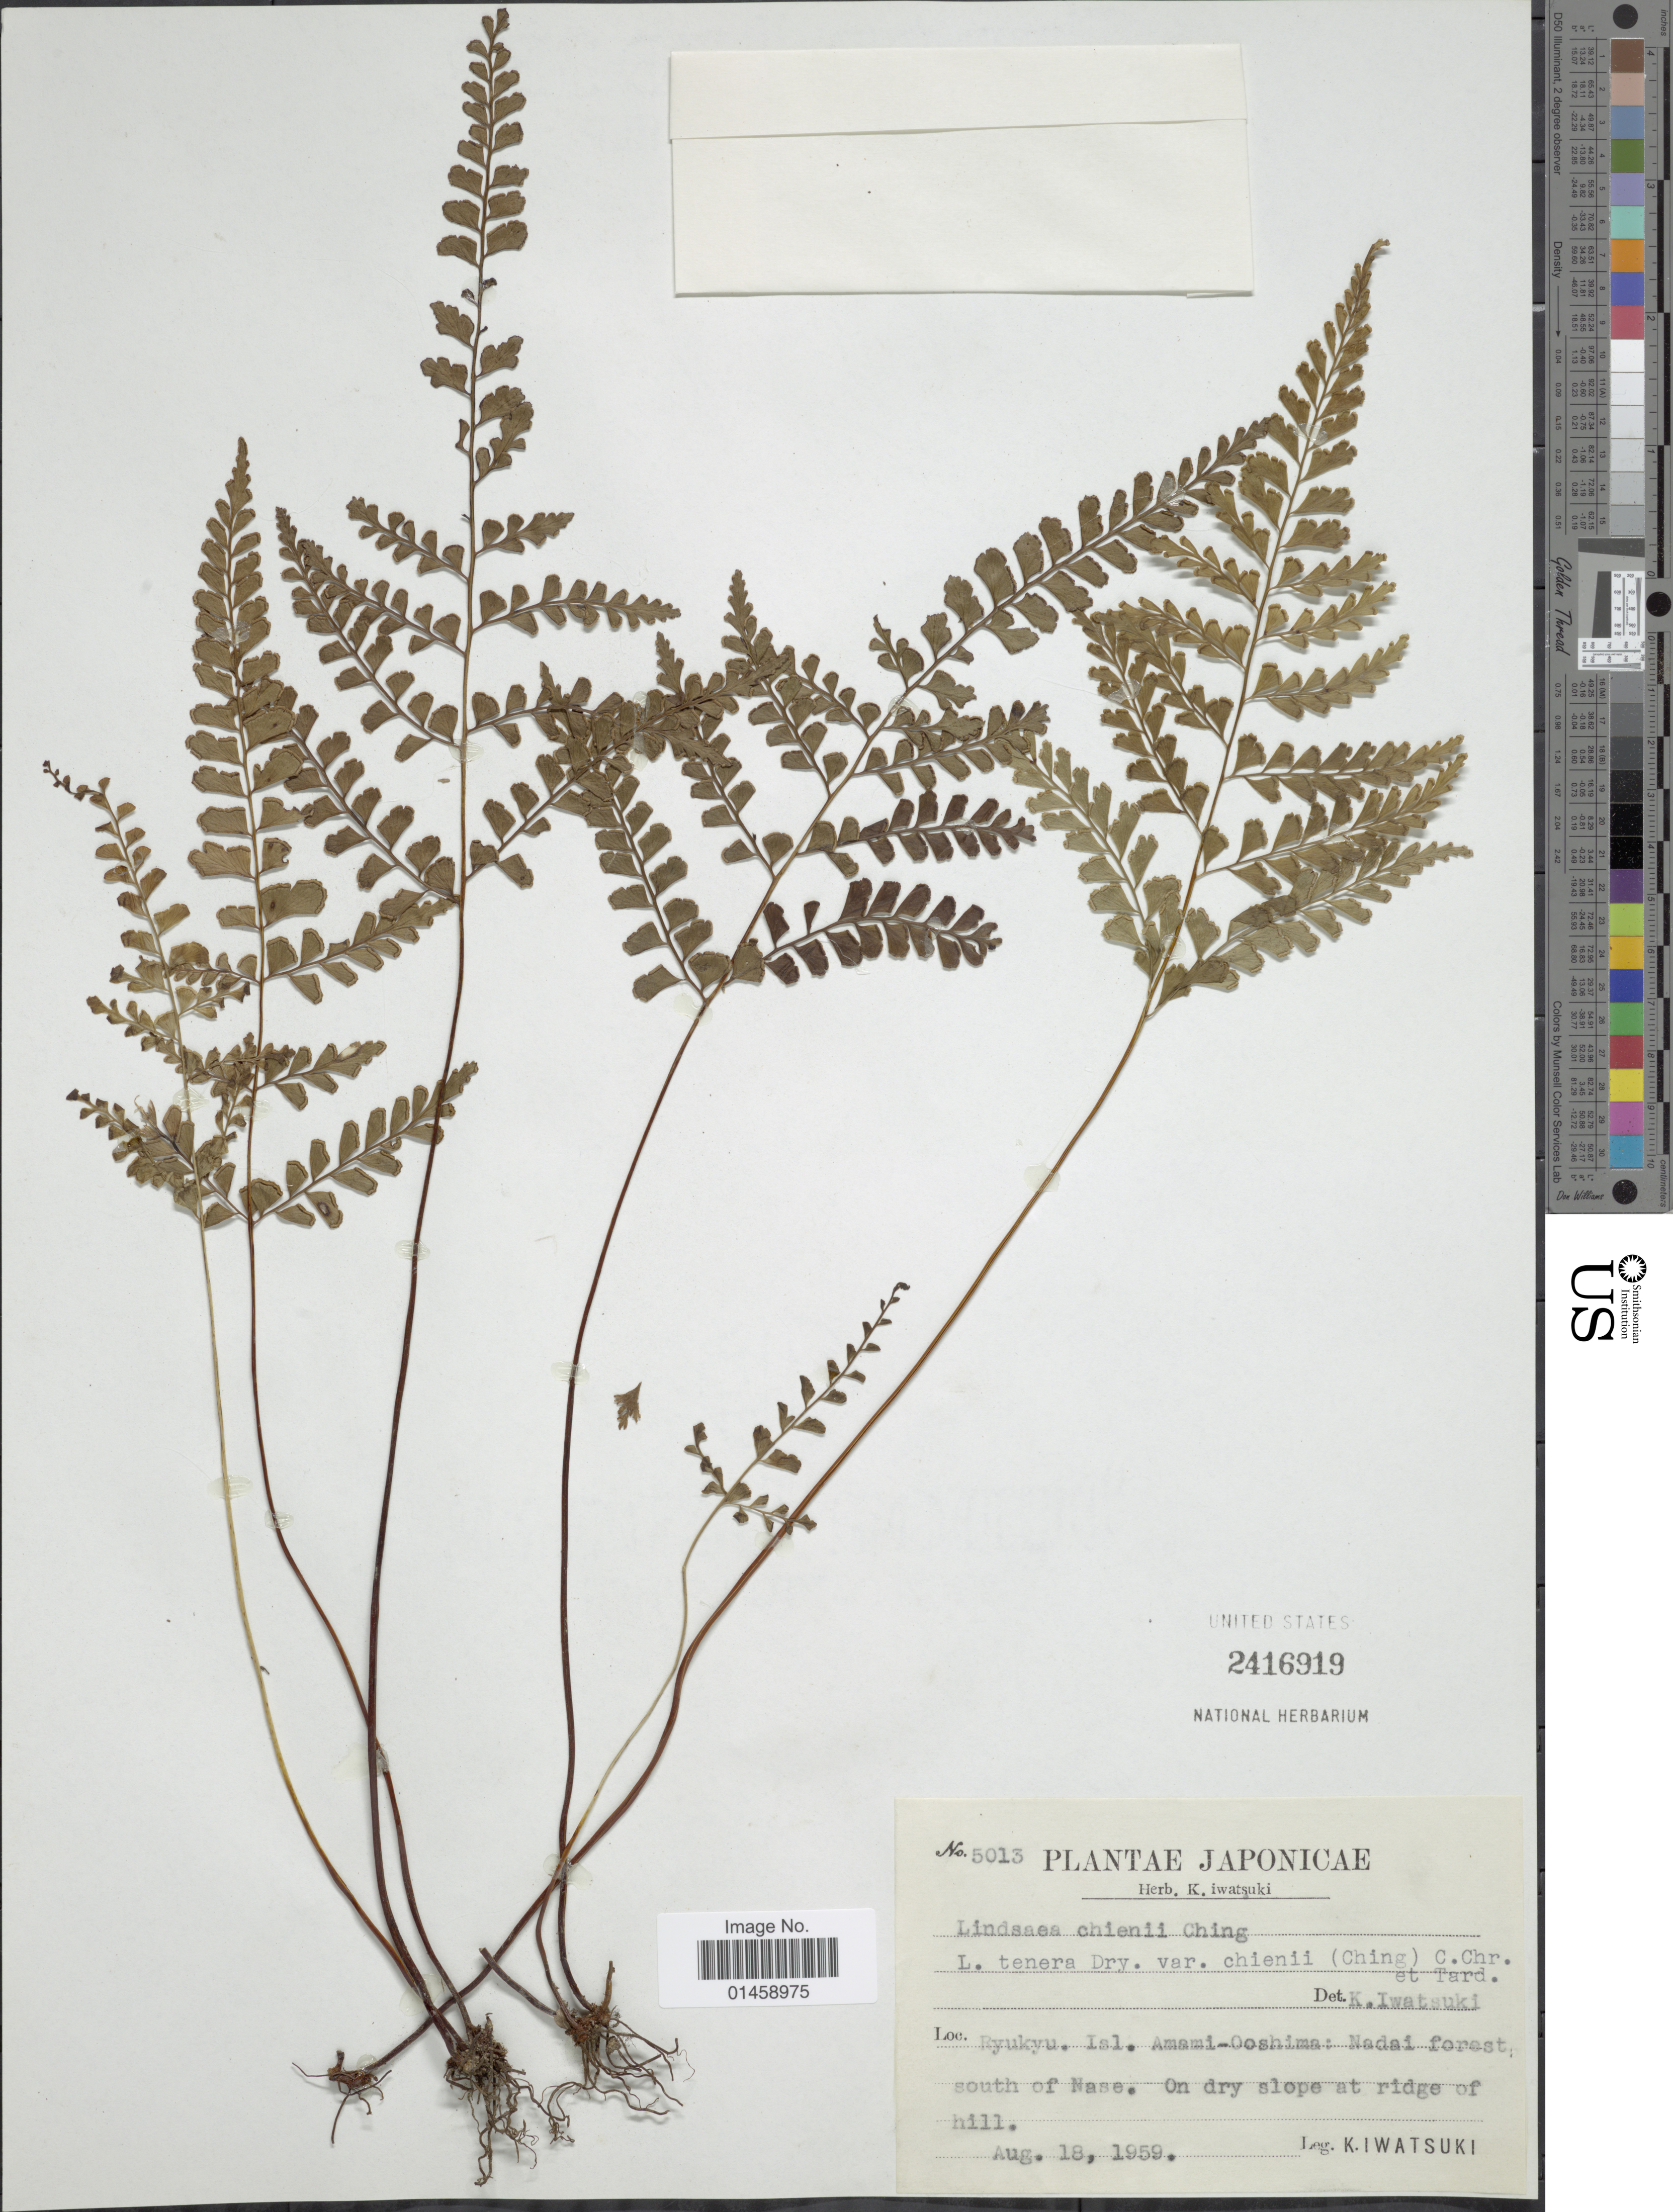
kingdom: Plantae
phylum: Tracheophyta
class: Polypodiopsida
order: Polypodiales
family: Lindsaeaceae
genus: Lindsaea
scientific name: Lindsaea chienii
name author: Ching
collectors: K. Iwatsuki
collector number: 5013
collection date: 1959-08-18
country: Japan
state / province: Okinawa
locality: Ryukyu. Isl. Amami-Ooshima : Nadai forest south of Nase.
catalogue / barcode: US 2416919